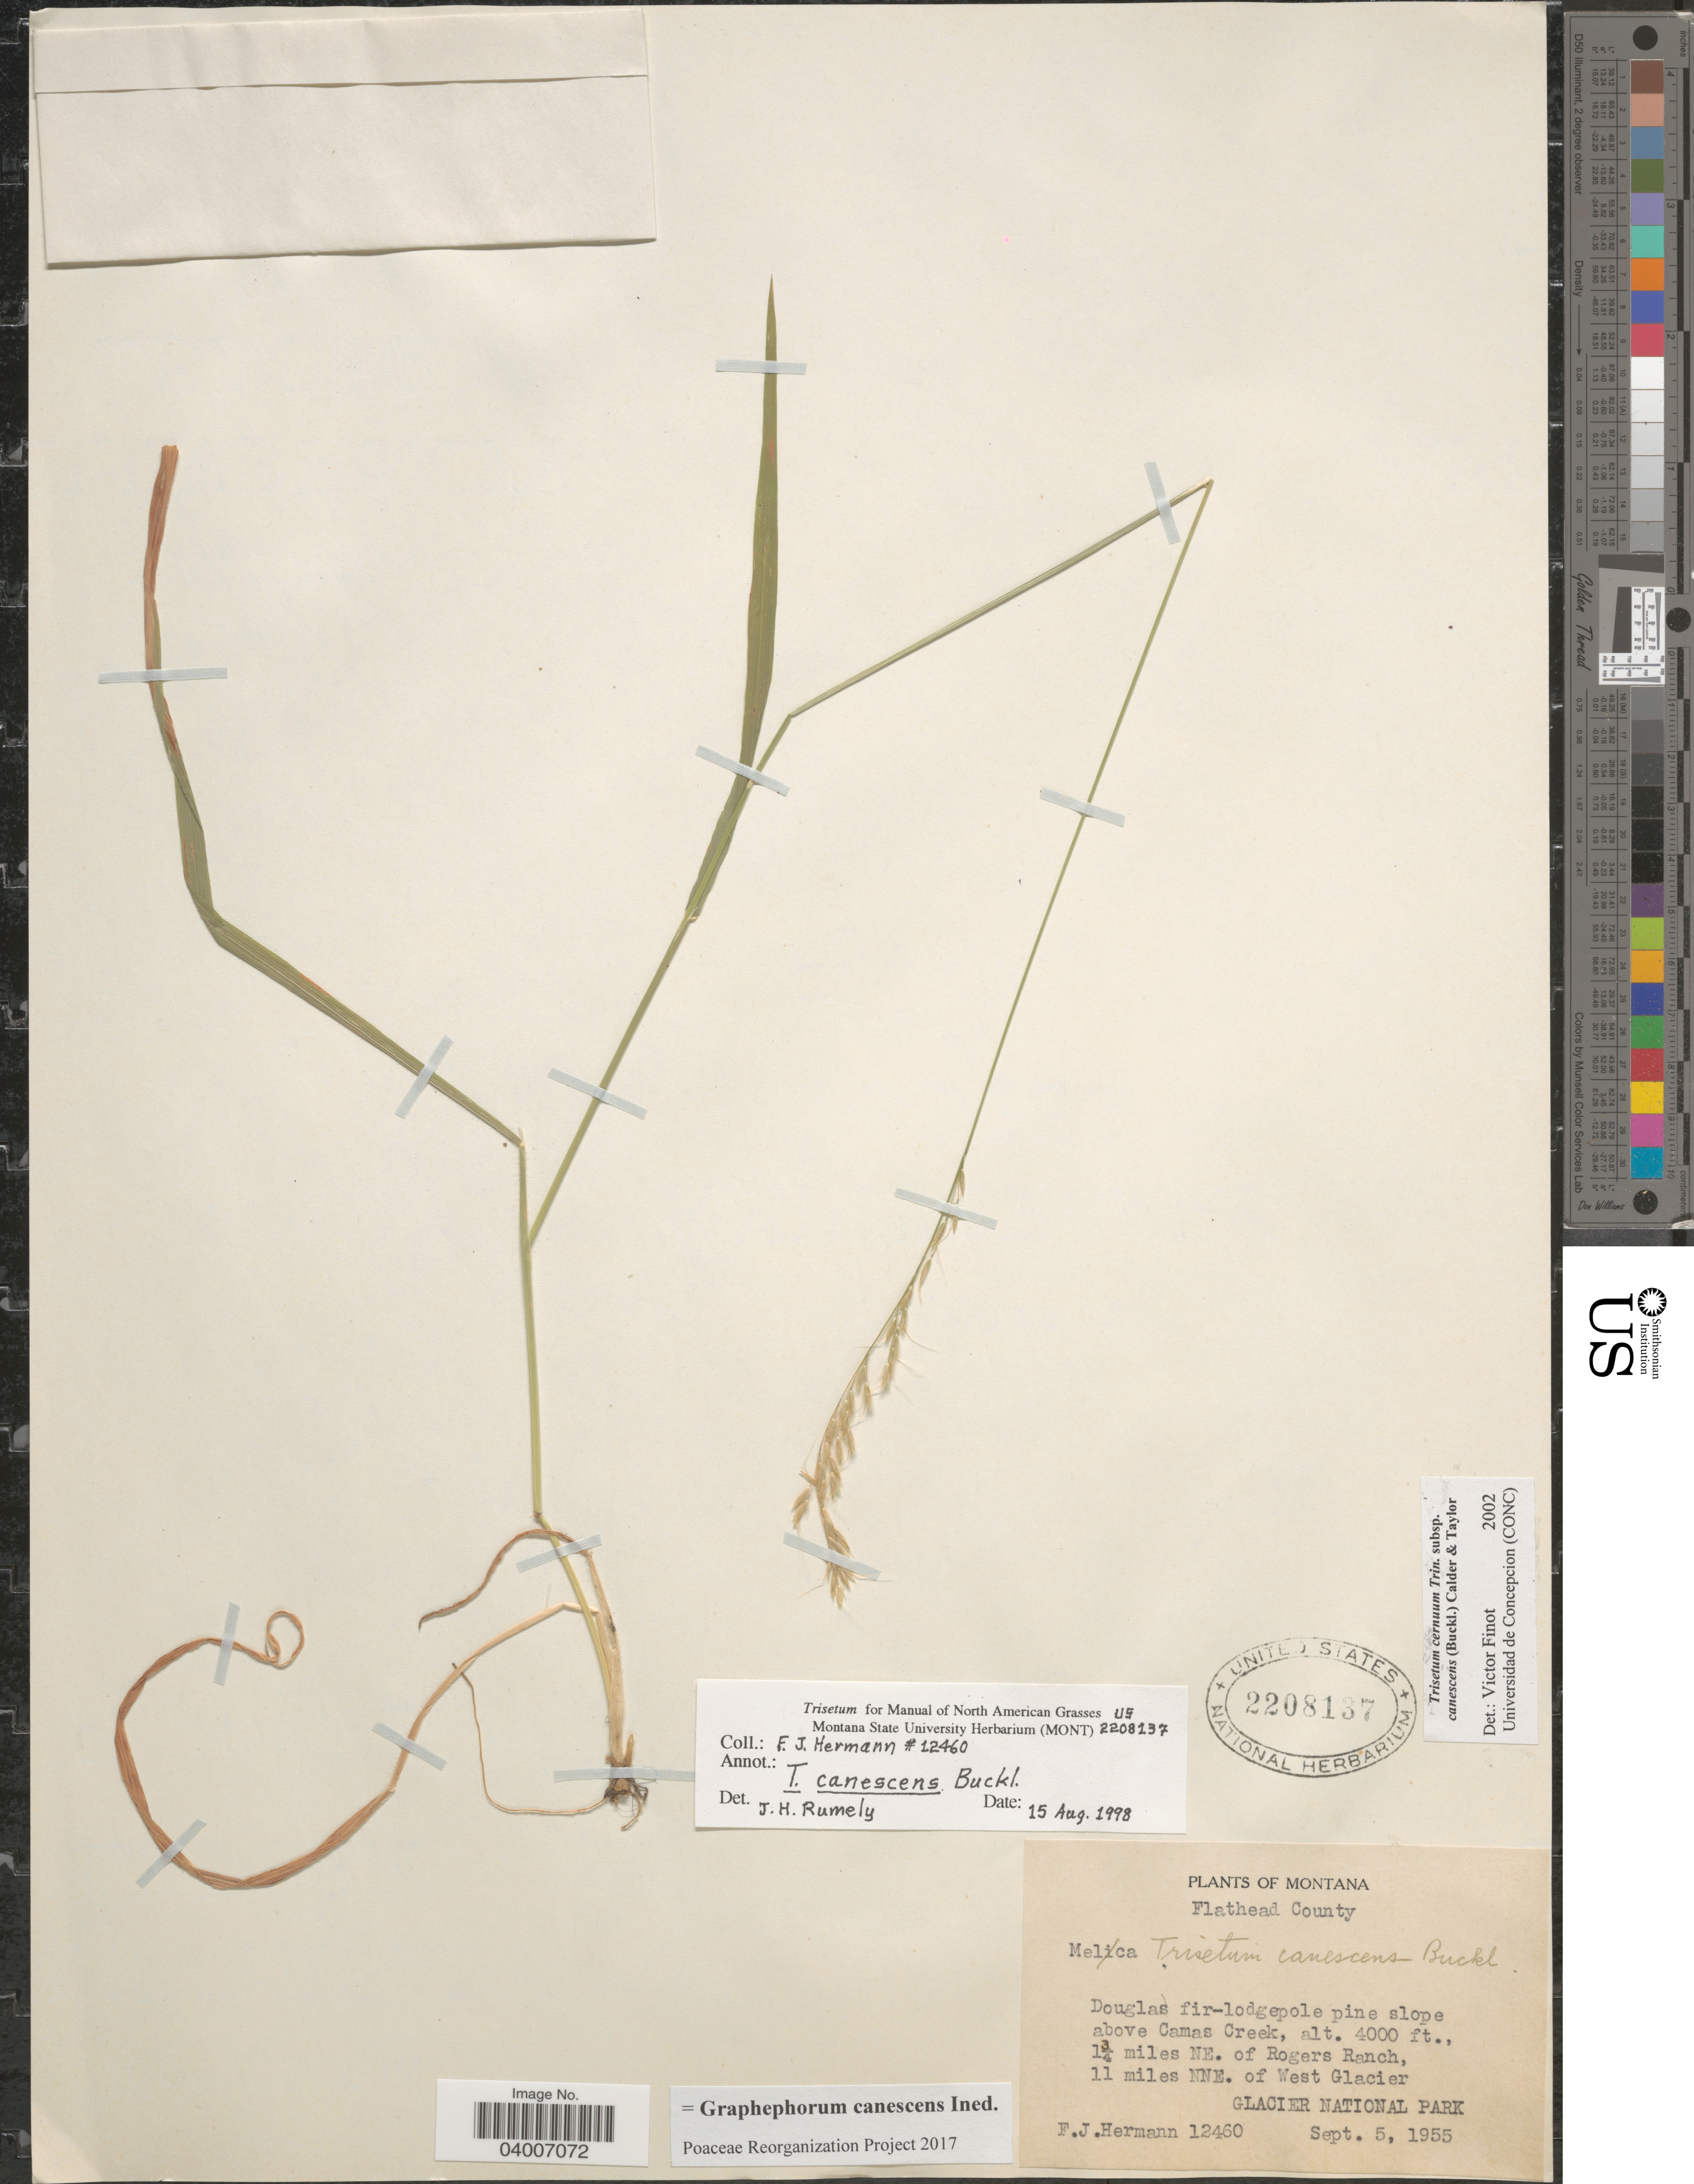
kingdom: Plantae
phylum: Tracheophyta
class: Liliopsida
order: Poales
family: Poaceae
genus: Graphephorum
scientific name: Graphephorum canescens ined.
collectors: F. J. Hermann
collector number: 12460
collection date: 1955-09-05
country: United States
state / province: Montana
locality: Flathead County. Douglas fir-lodgepole pine slope above Camas Creek. 1¾ miles NE. of Rogers Ranch, 11 miles NNE. of West Glacier. Glacier National Park.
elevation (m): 1219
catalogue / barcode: US 2208137